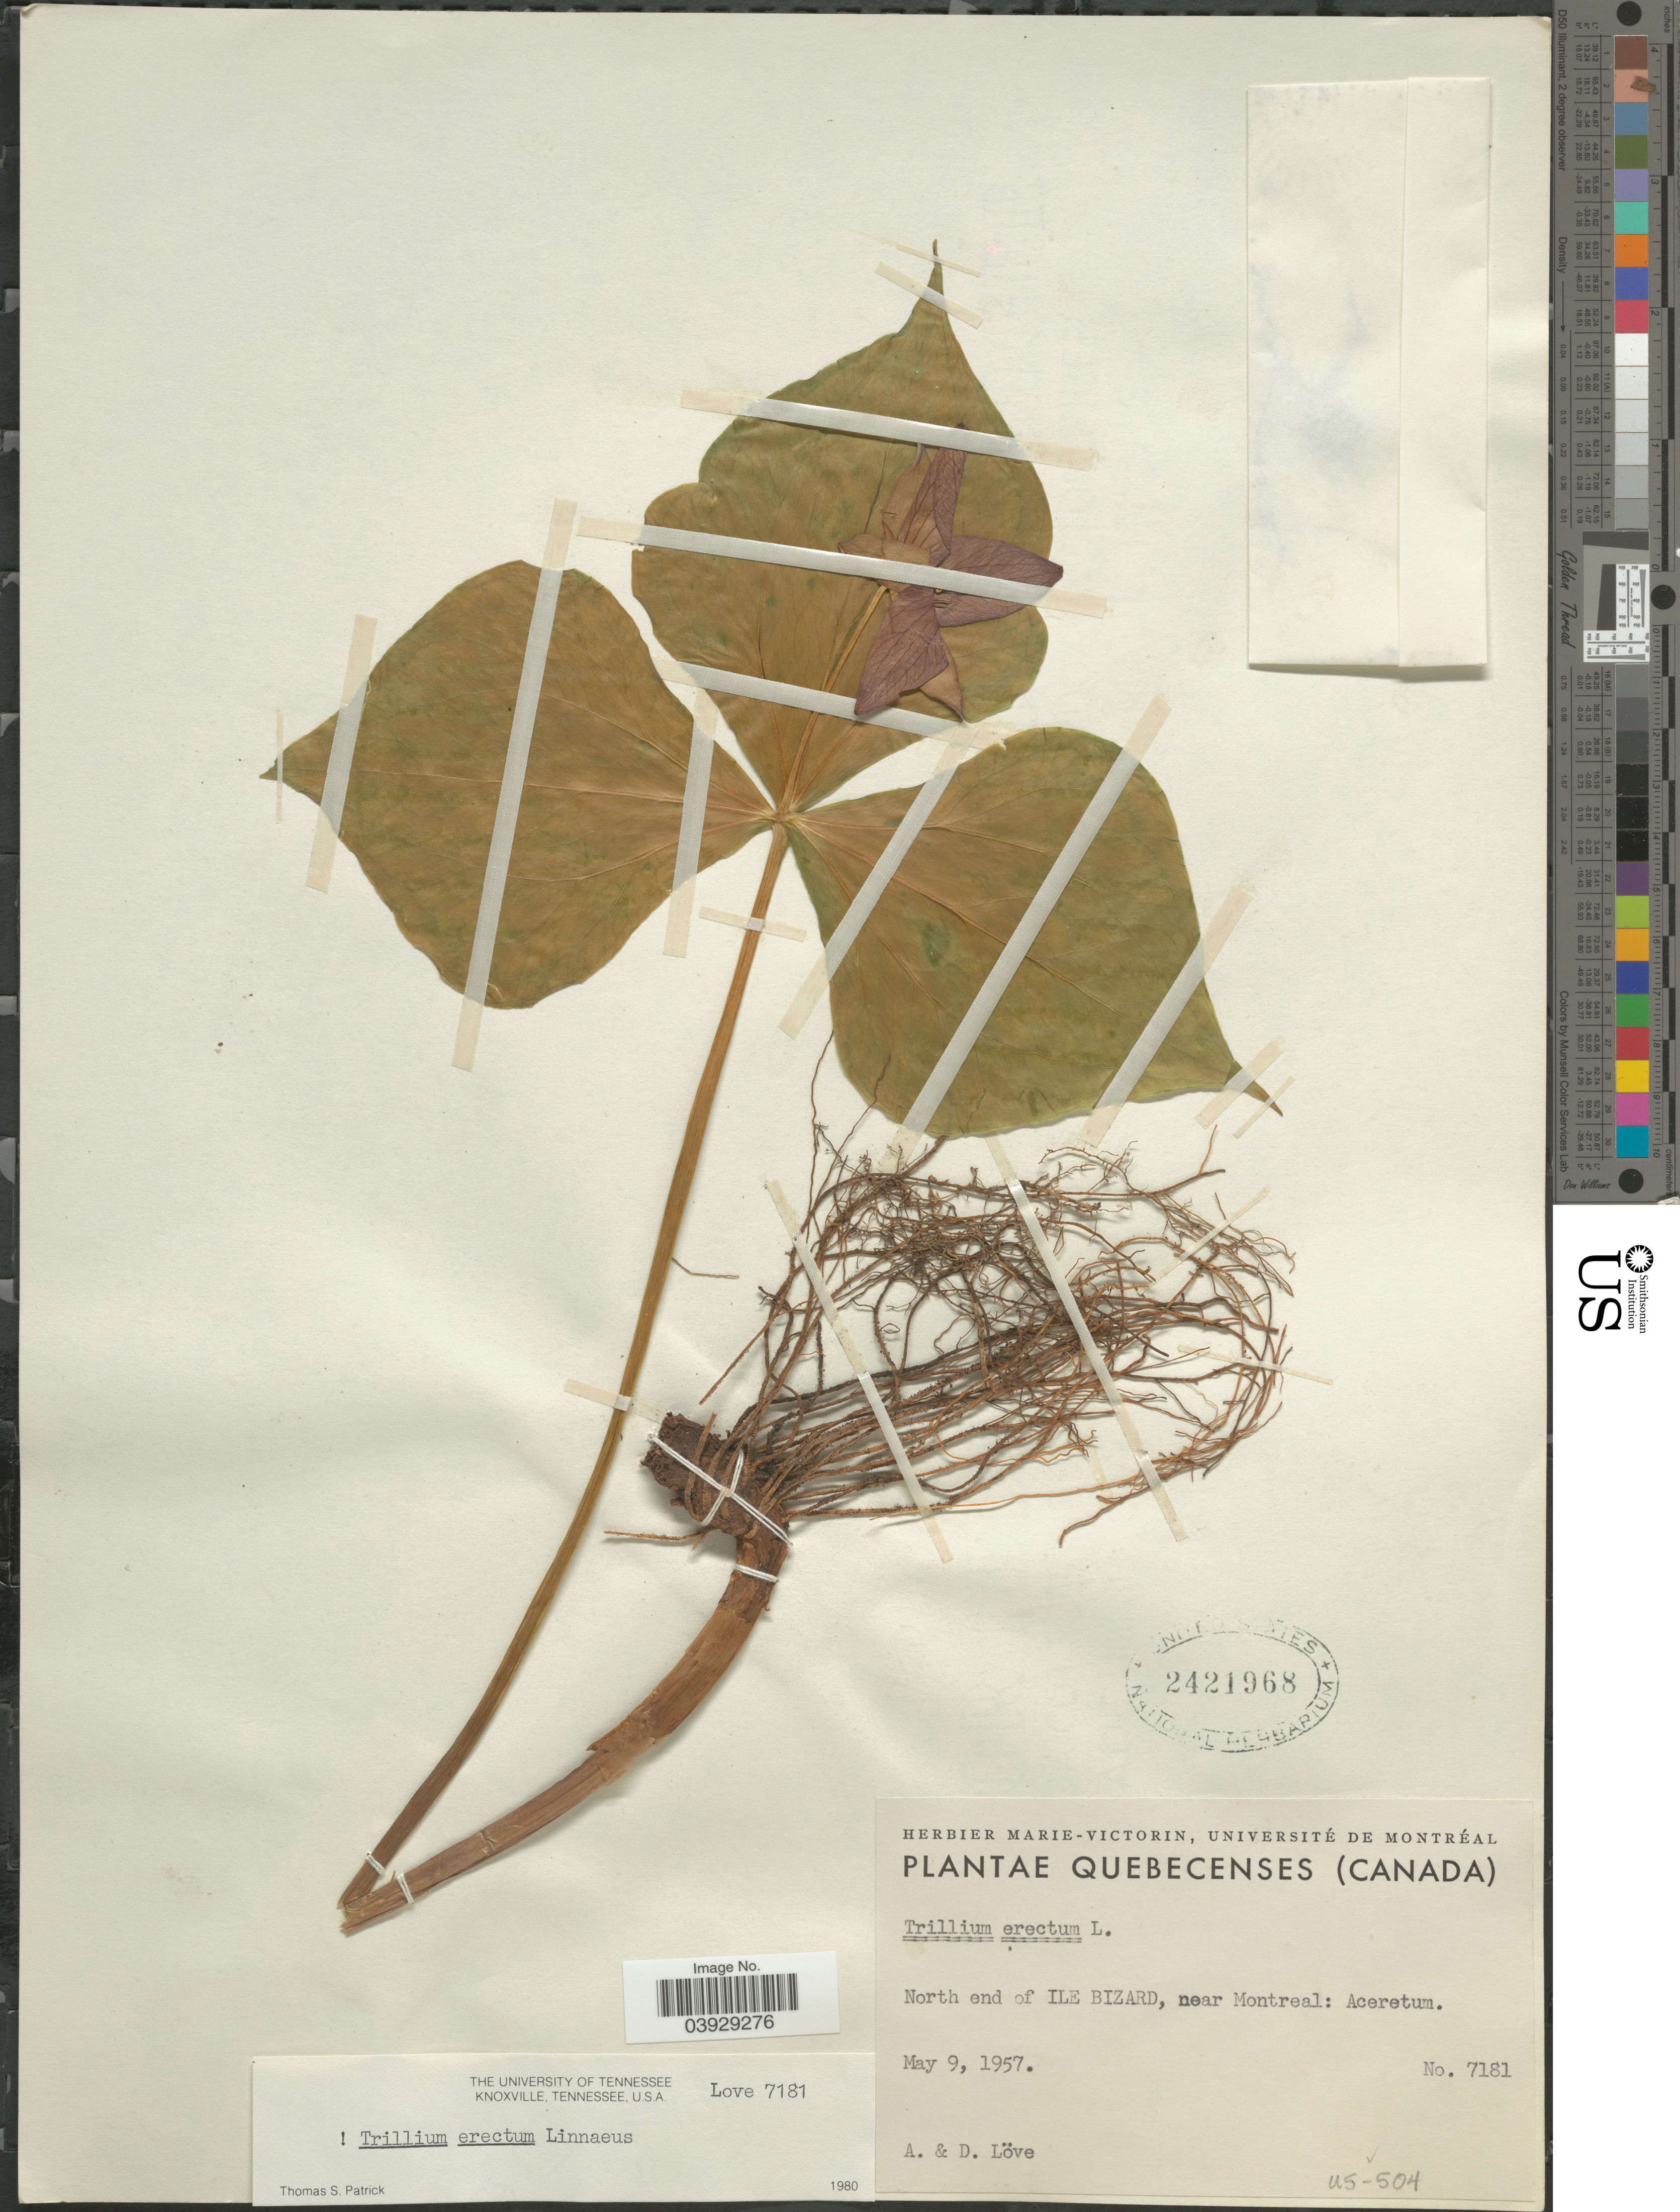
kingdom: Plantae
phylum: Tracheophyta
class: Liliopsida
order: Liliales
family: Melanthiaceae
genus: Trillium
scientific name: Trillium erectum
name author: L.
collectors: Á. Löve & D. Löve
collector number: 7181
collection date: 1957-05-09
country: Canada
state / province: Quebec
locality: North end of Ile Bizard, near Montreal: Aceretum.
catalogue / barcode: US 2421968